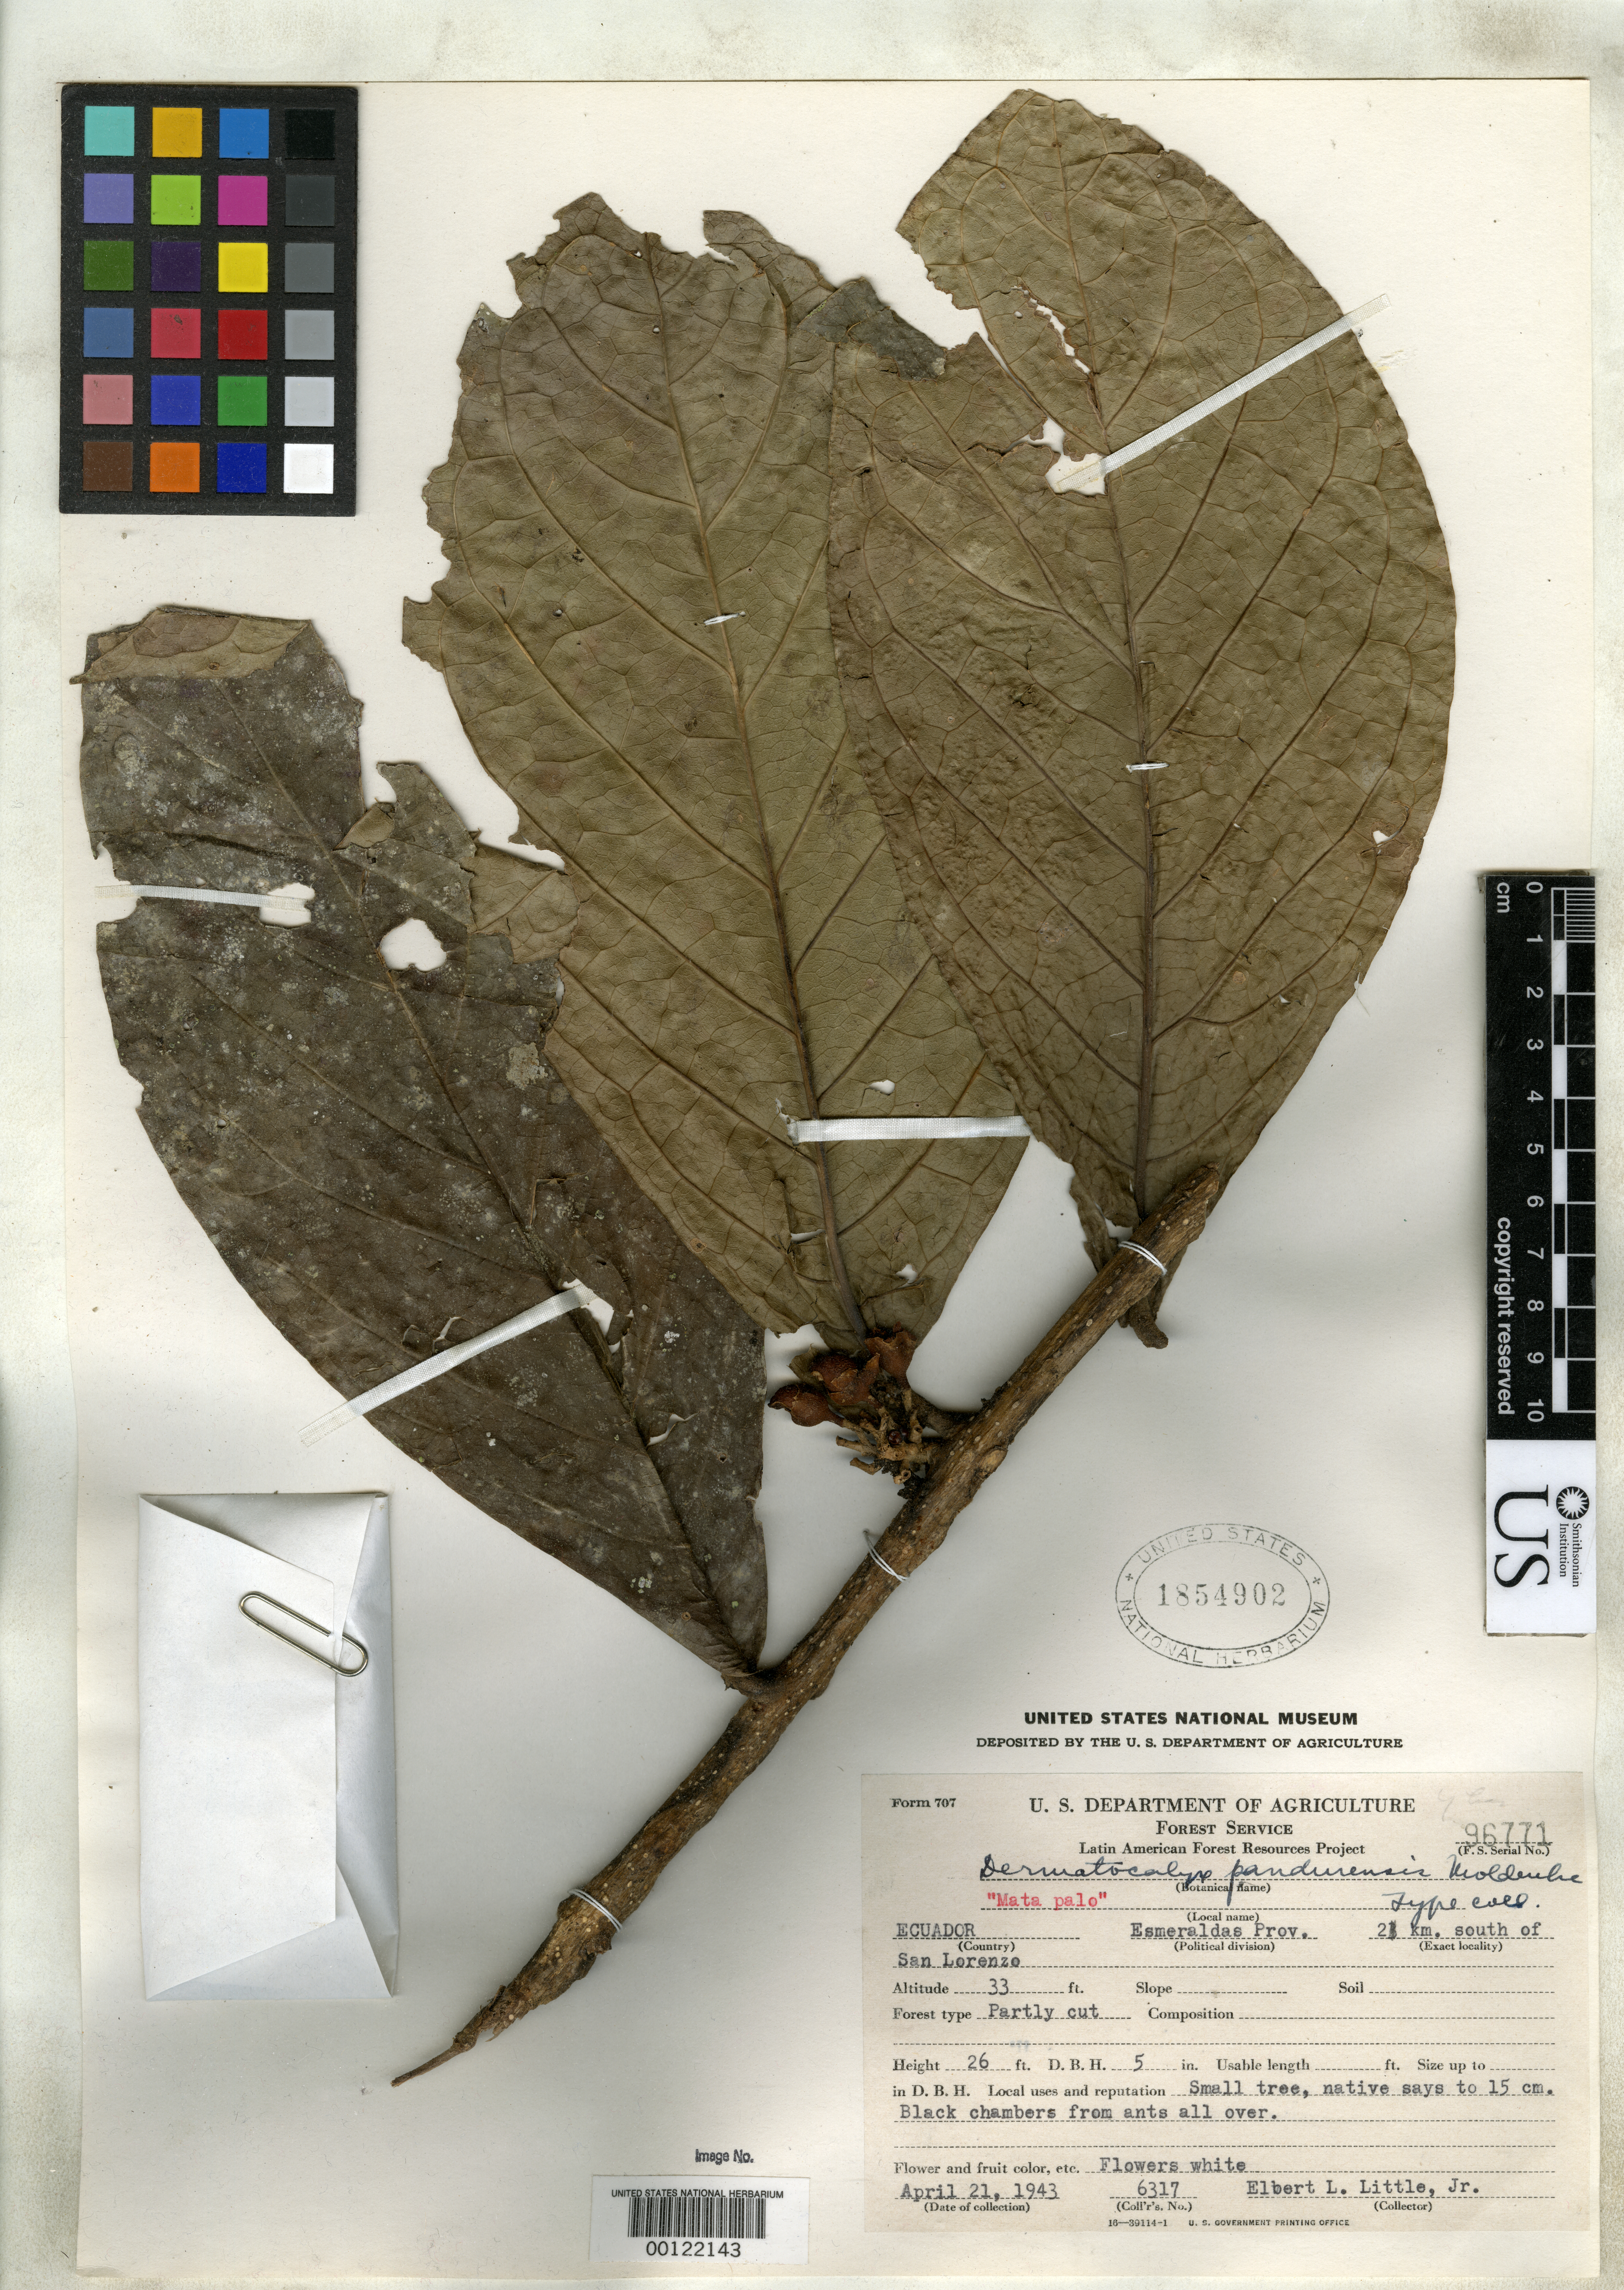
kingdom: Plantae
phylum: Tracheophyta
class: Magnoliopsida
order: Lamiales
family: Schlegeliaceae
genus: Dermatocalyx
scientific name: Dermatocalyx panduratus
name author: Moldenke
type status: Isotype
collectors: E. L. Little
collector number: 6317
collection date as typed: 21 Apr 1943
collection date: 1943-04-21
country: Ecuador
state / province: Esmeraldas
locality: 2 km S of San Lorenzo.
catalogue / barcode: US 1854902